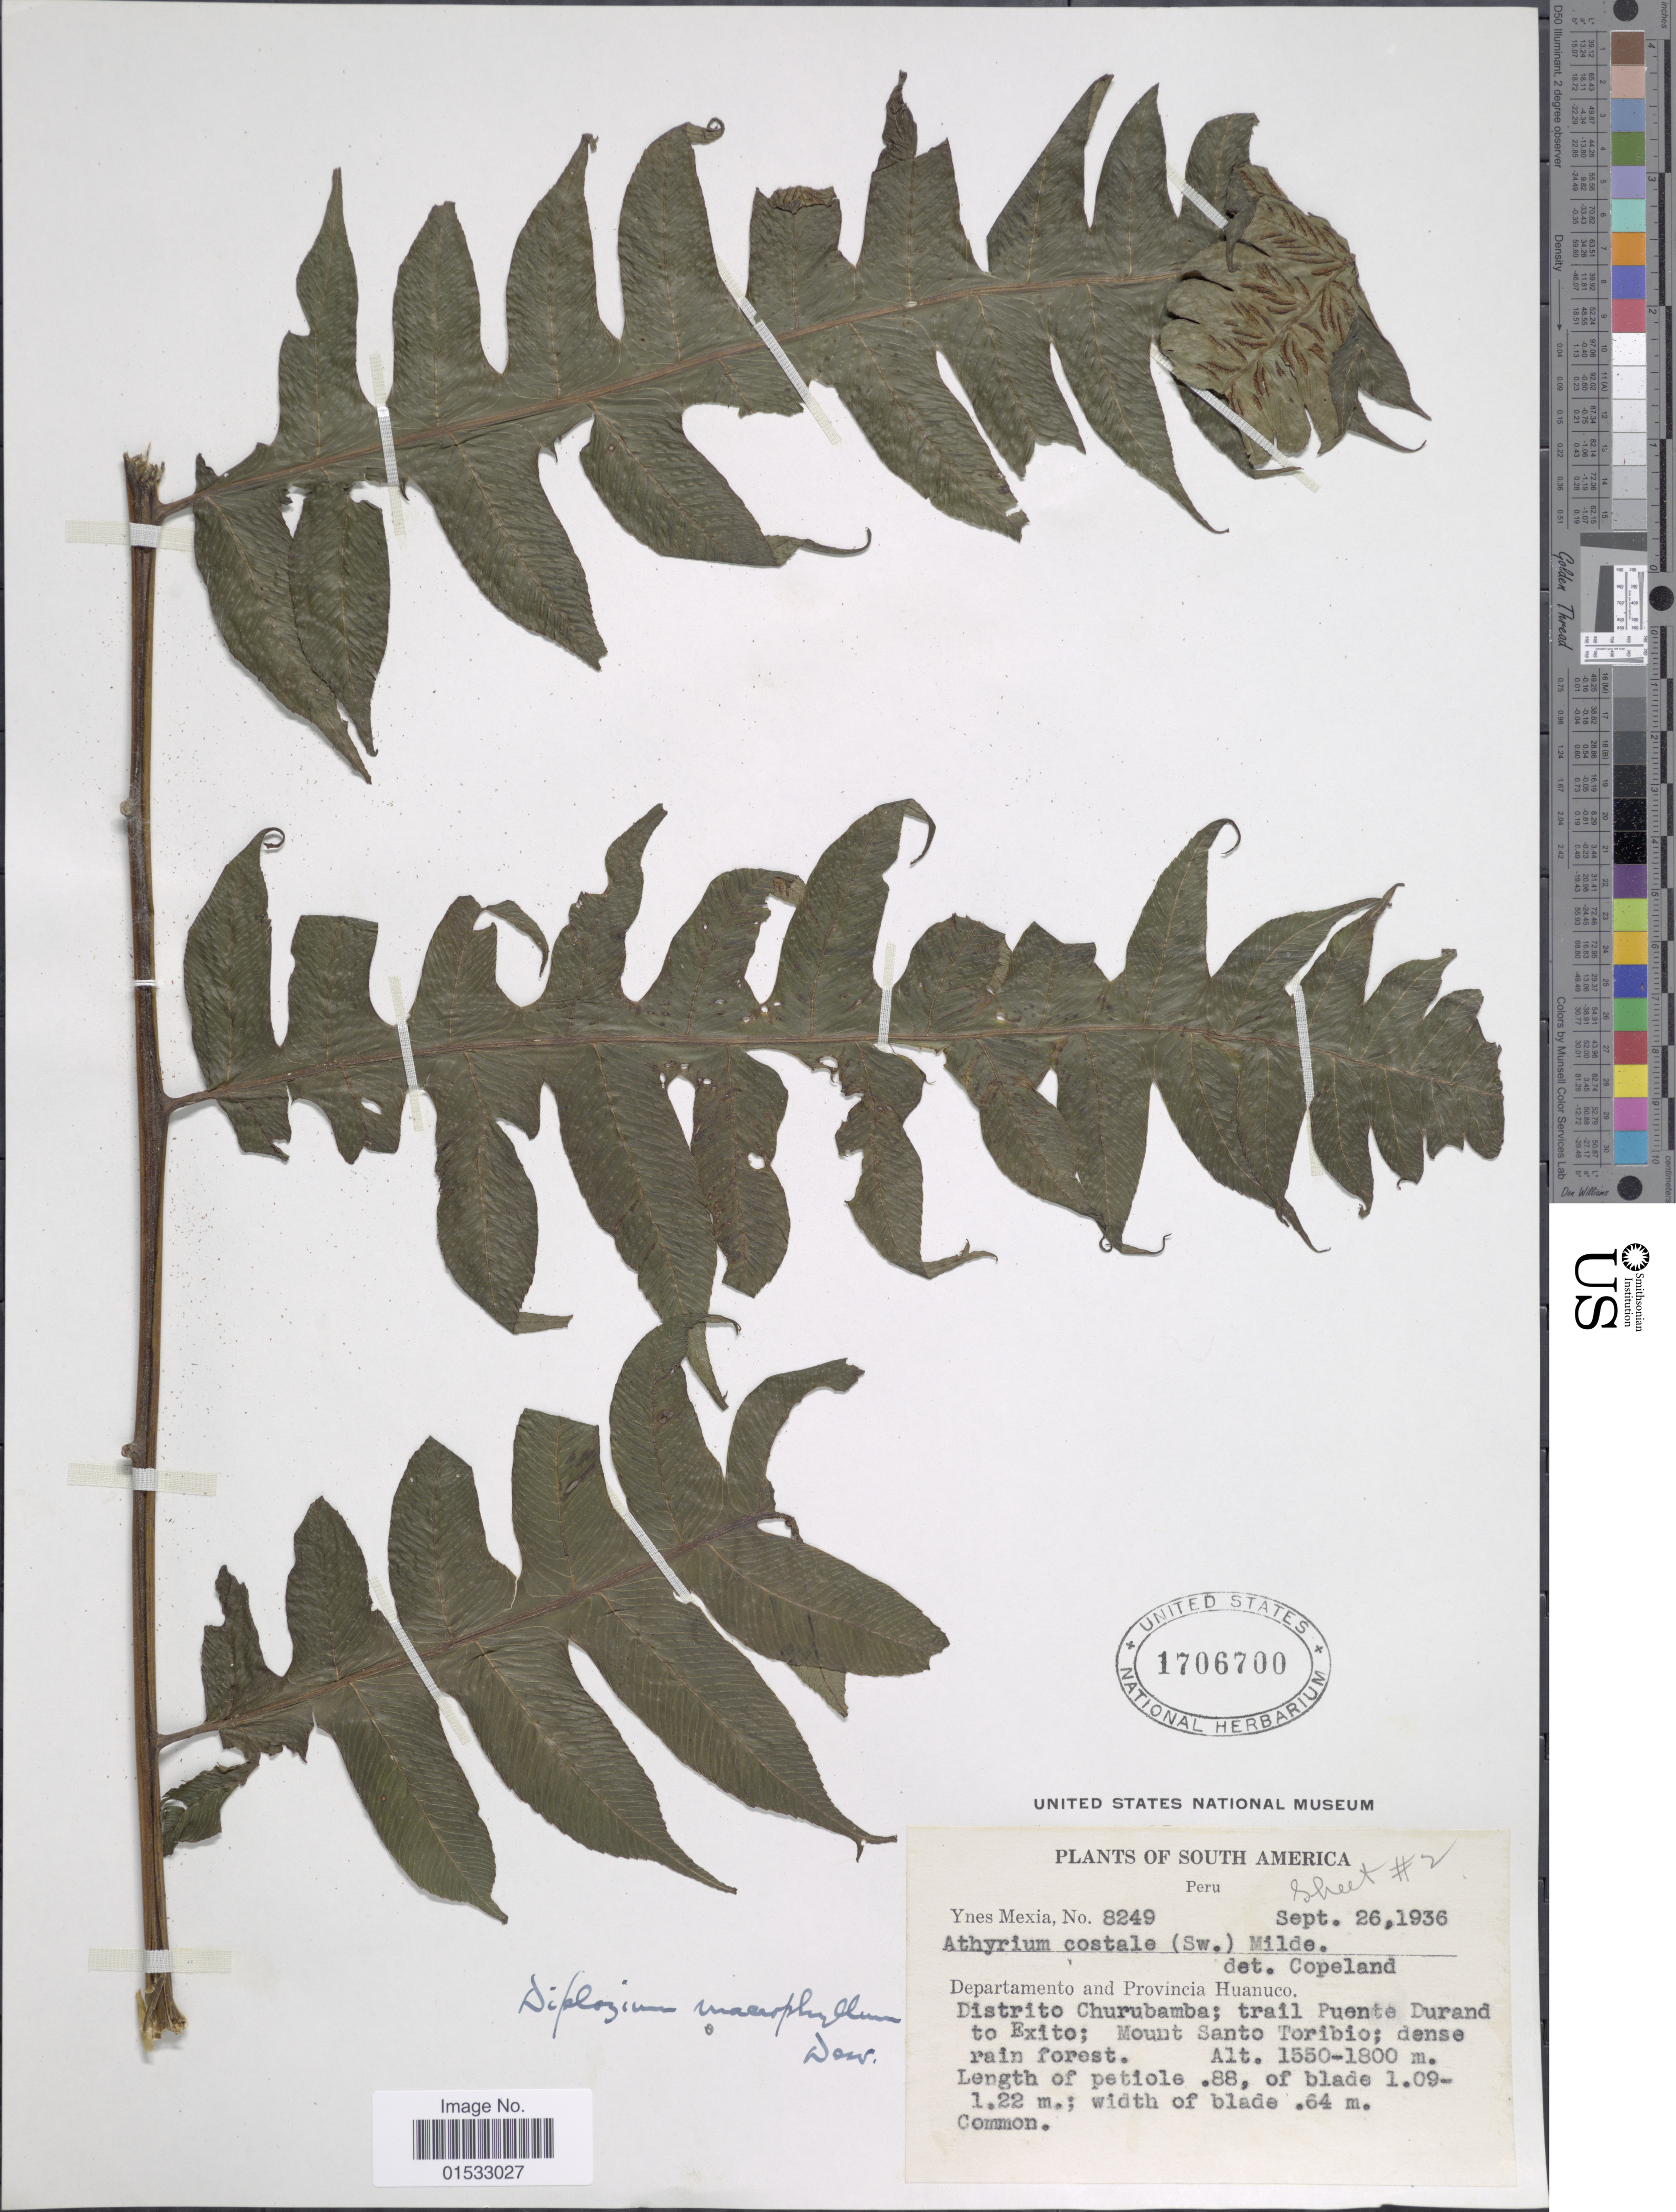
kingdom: Plantae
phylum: Tracheophyta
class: Polypodiopsida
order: Polypodiales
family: Athyriaceae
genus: Diplazium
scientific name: Diplazium macrophyllum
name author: Desv.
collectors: Y. Mexia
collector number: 8249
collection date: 1936-09-26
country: Peru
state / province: Huánuco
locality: South America, Distrito Churubamba; trail Puente Durand to Exito; Mount Santo Toribio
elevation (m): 1550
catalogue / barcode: US 1706700